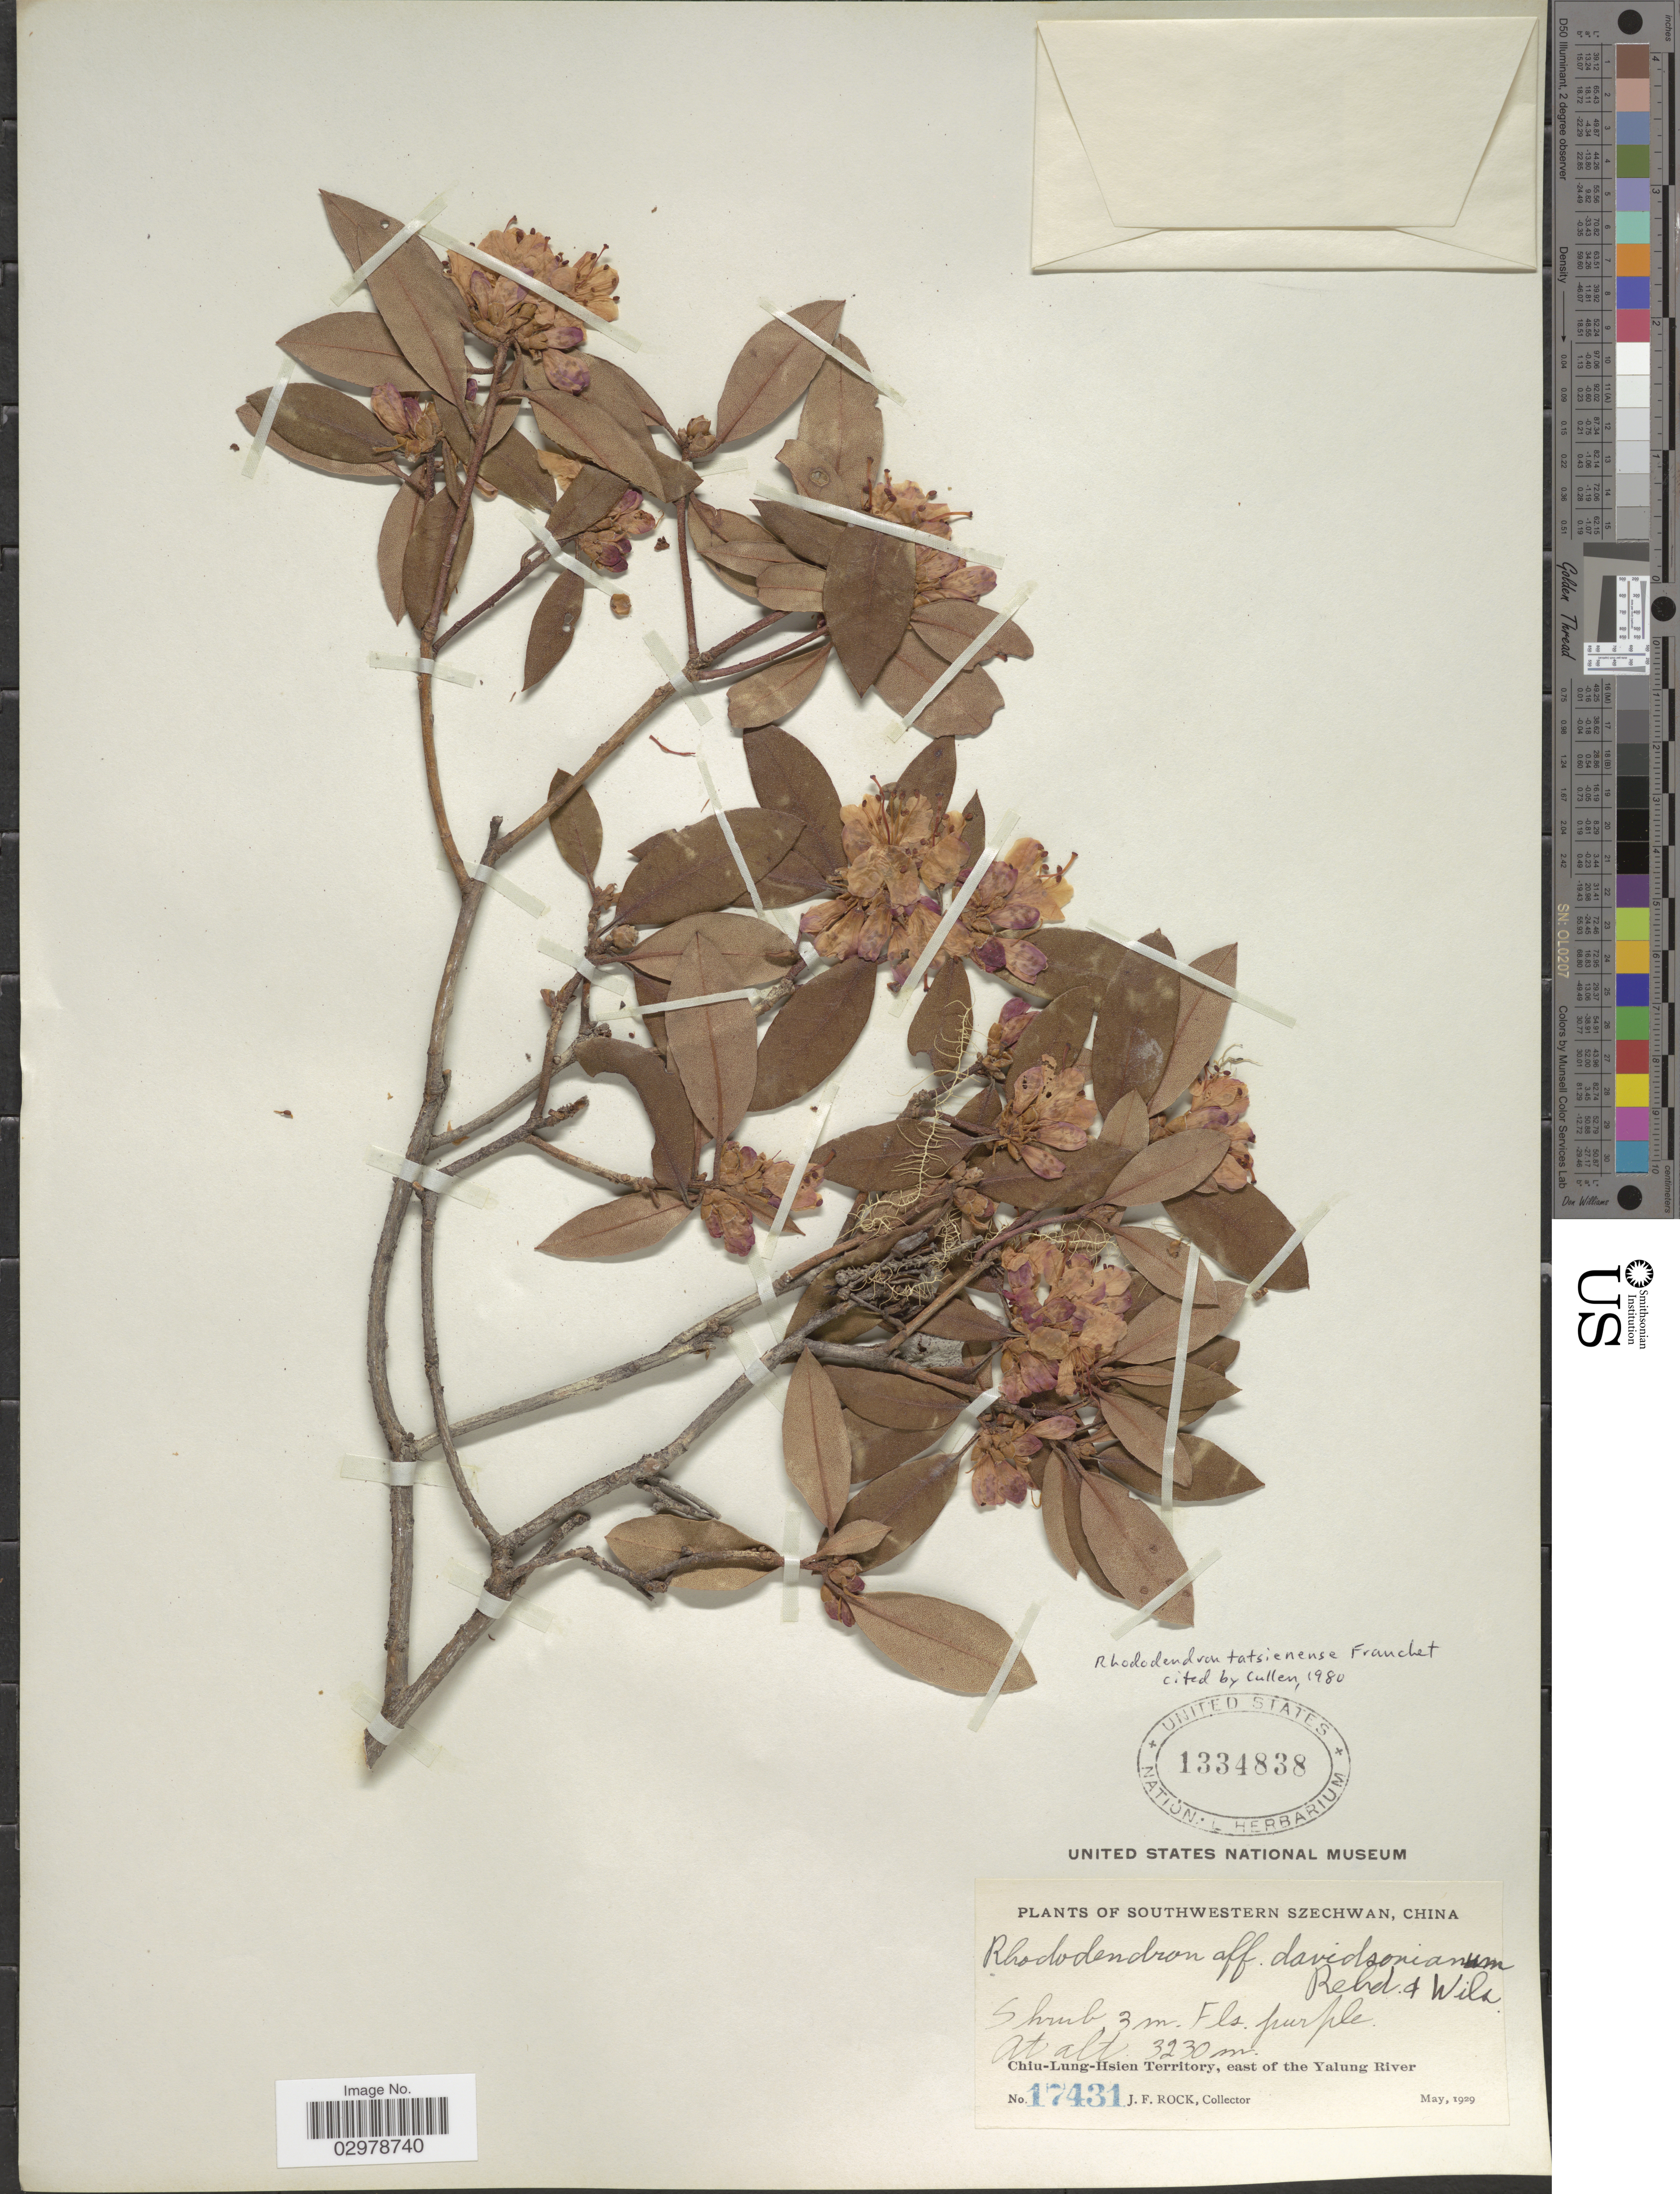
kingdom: Plantae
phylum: Tracheophyta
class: Magnoliopsida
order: Ericales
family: Ericaceae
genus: Rhododendron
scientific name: Rhododendron tatsienense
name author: Franch.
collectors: J. Rock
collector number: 17431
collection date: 1929-05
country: China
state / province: Sichuan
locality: Southwestern Szechwan. Chiu-Lung-Hsien Territory, east of the Yalung River.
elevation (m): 3230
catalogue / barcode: US 1334838